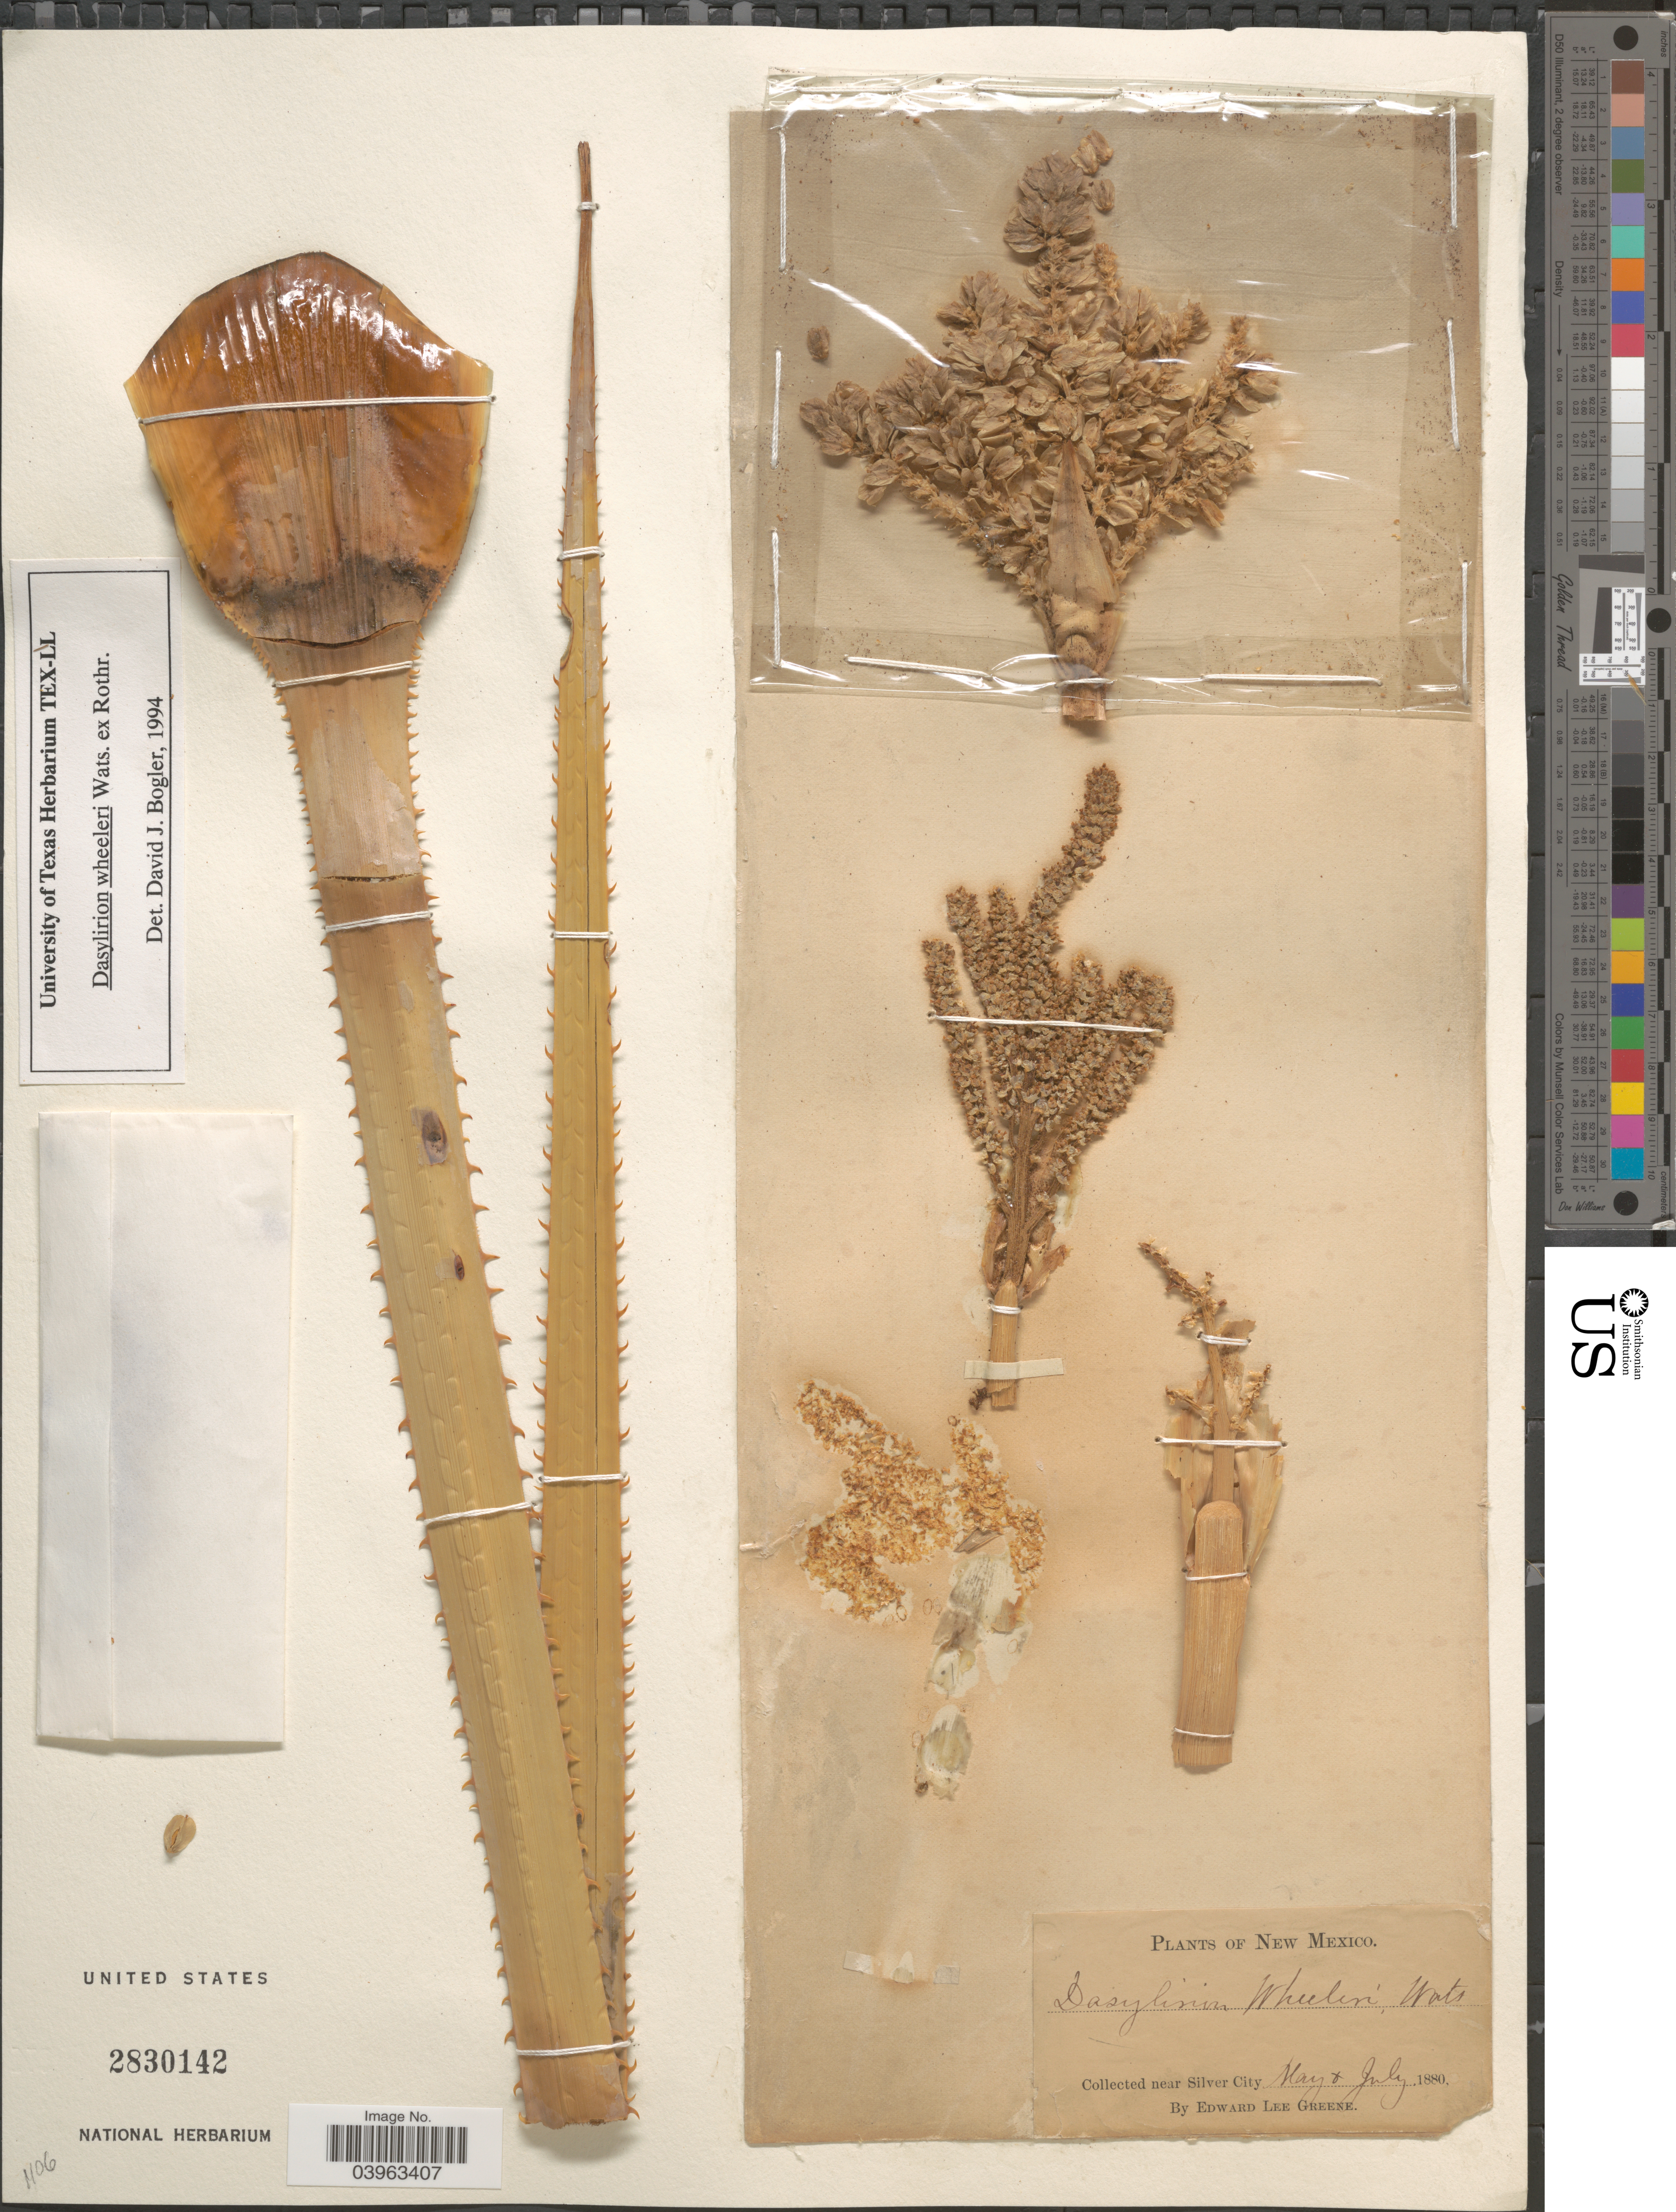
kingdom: Plantae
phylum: Tracheophyta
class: Liliopsida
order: Asparagales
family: Asparagaceae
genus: Dasylirion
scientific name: Dasylirion wheeleri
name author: S. Watson ex Rothr.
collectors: E. L. Greene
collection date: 1880-05/1880-07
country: United States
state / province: New Mexico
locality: Near Silver City.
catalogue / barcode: US 2830142